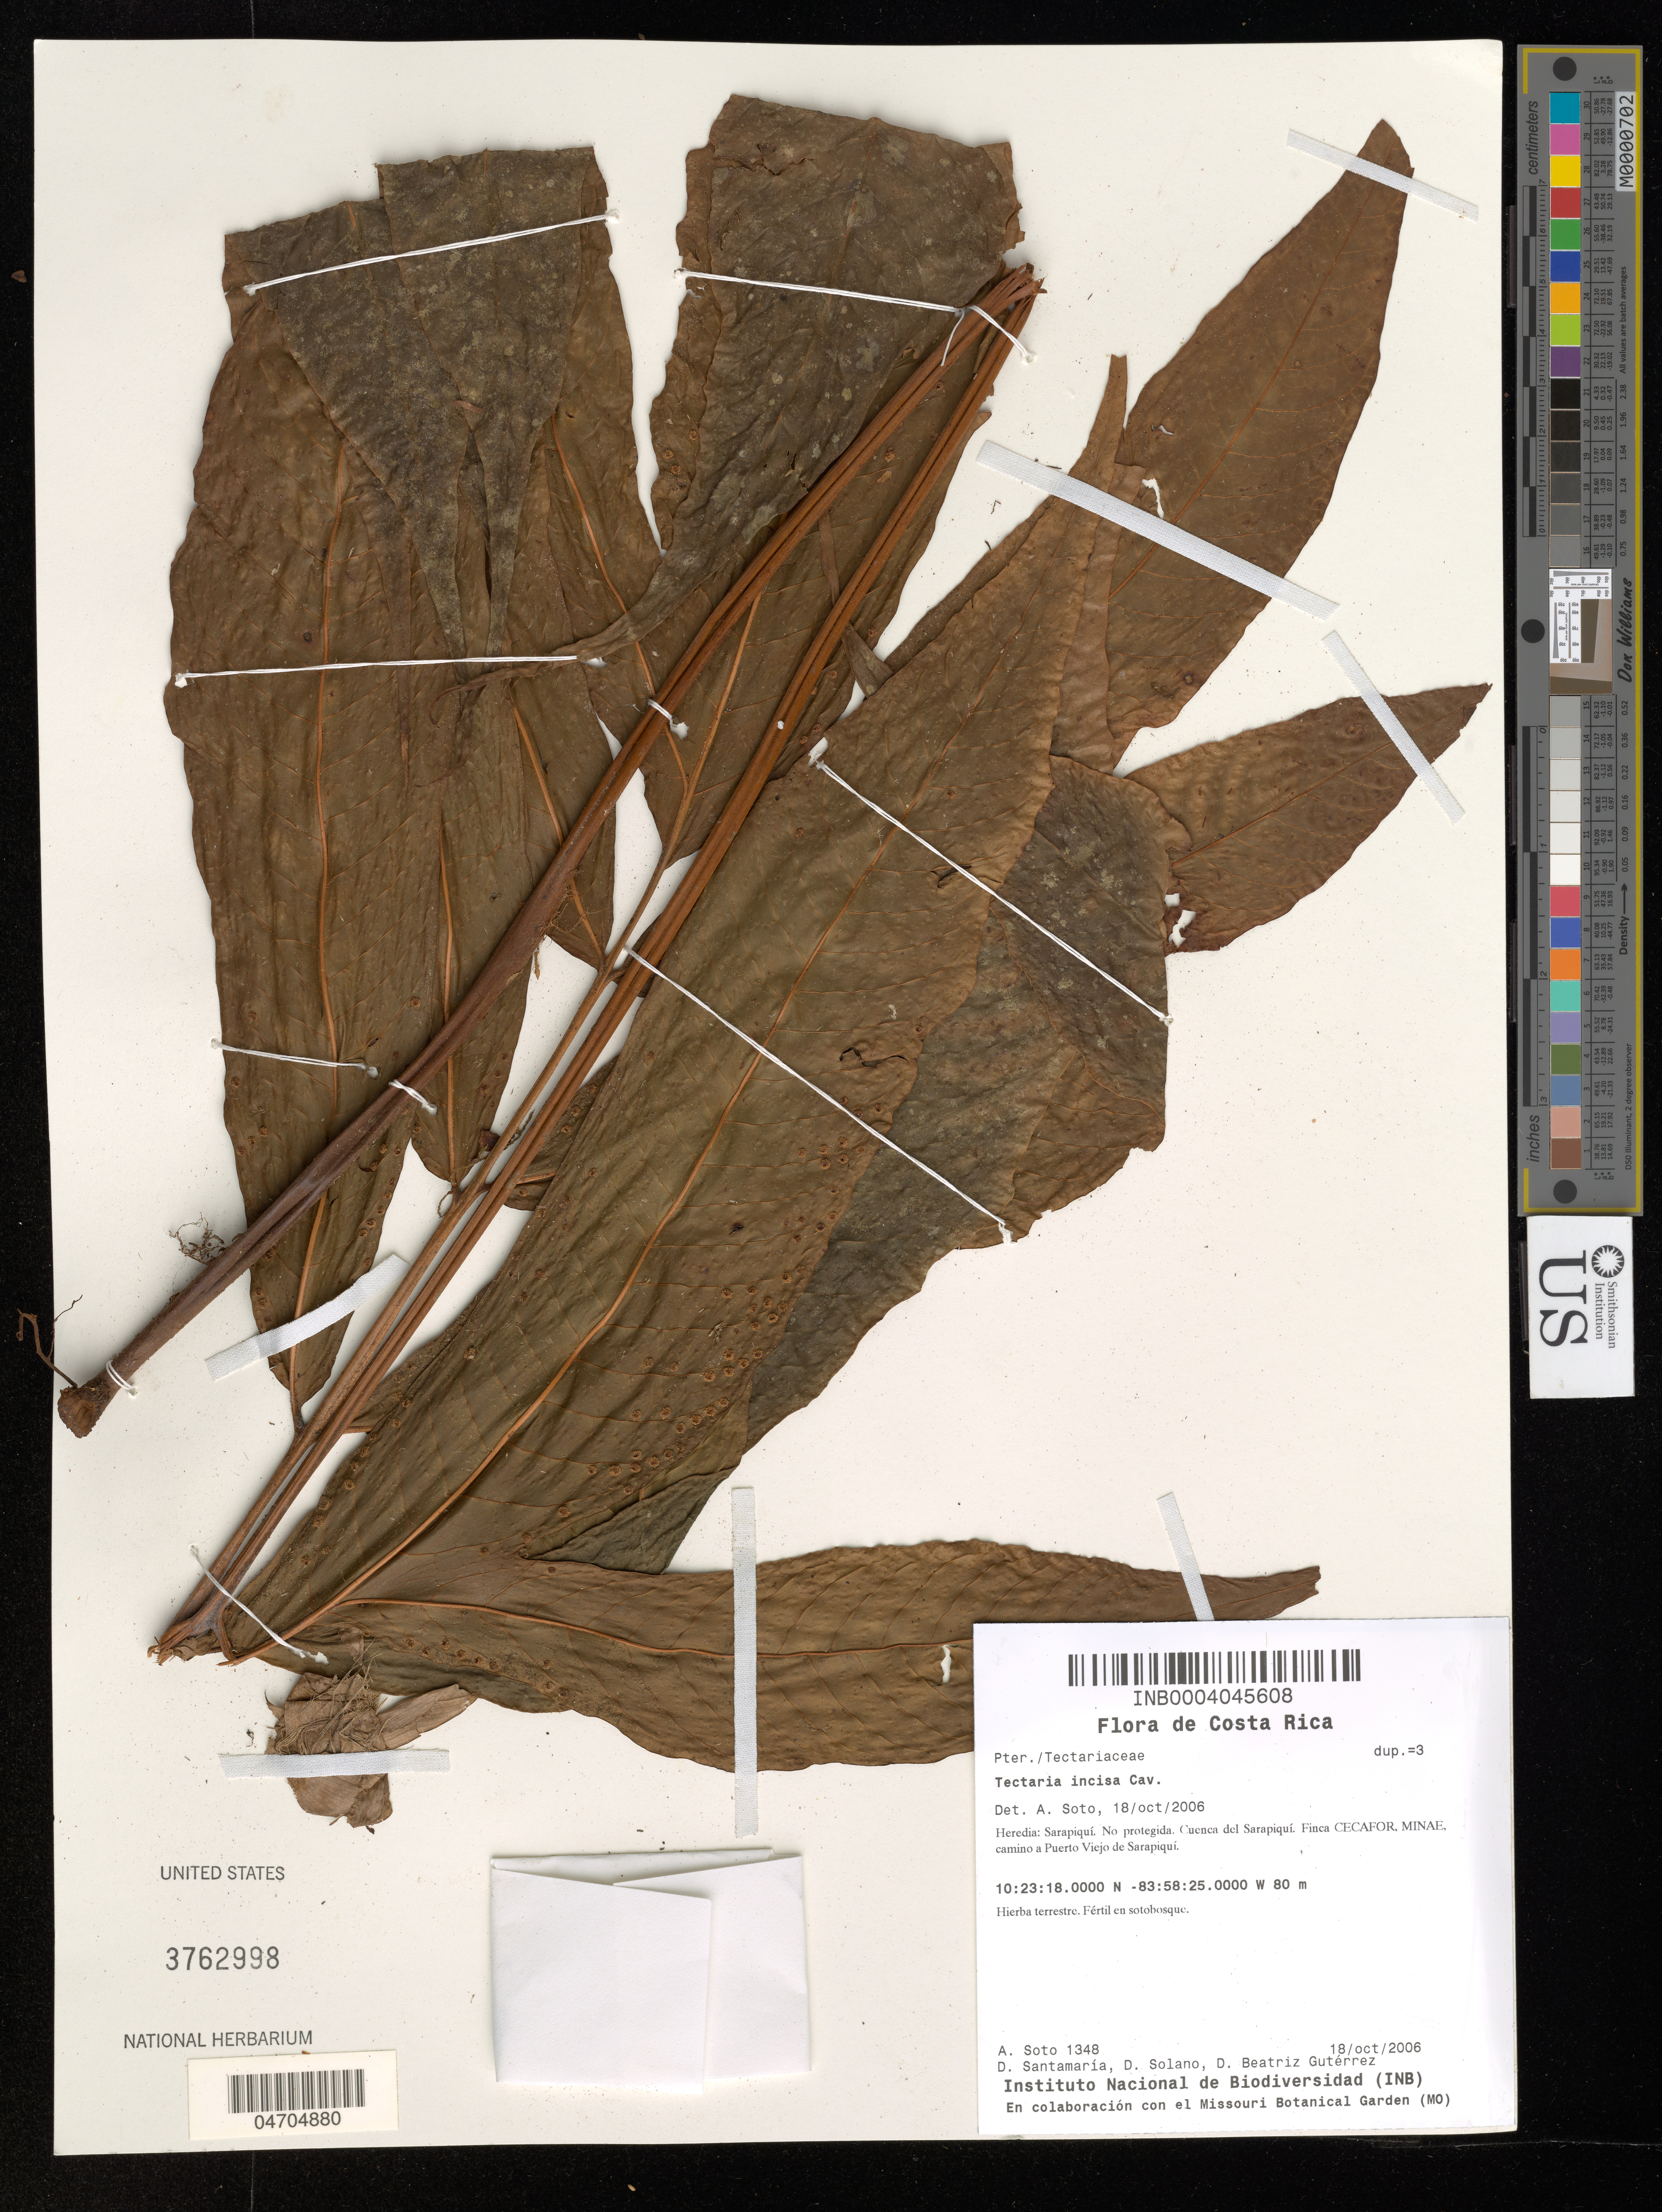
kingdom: Plantae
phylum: Tracheophyta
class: Polypodiopsida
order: Polypodiales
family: Tectariaceae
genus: Tectaria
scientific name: Tectaria incisa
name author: Cav.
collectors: A. Soto, D. Santamaria, D. Solano & D. Beatriz Gutérrez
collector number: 1348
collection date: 2006-10-18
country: Costa Rica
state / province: Heredia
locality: Sarapiquí. No protegida. Cuenca del Sarapiquí. Finca CECAFOR, MINAE, camino a Puerto Viejo de Sarapiquí.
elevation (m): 80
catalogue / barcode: US 3762998